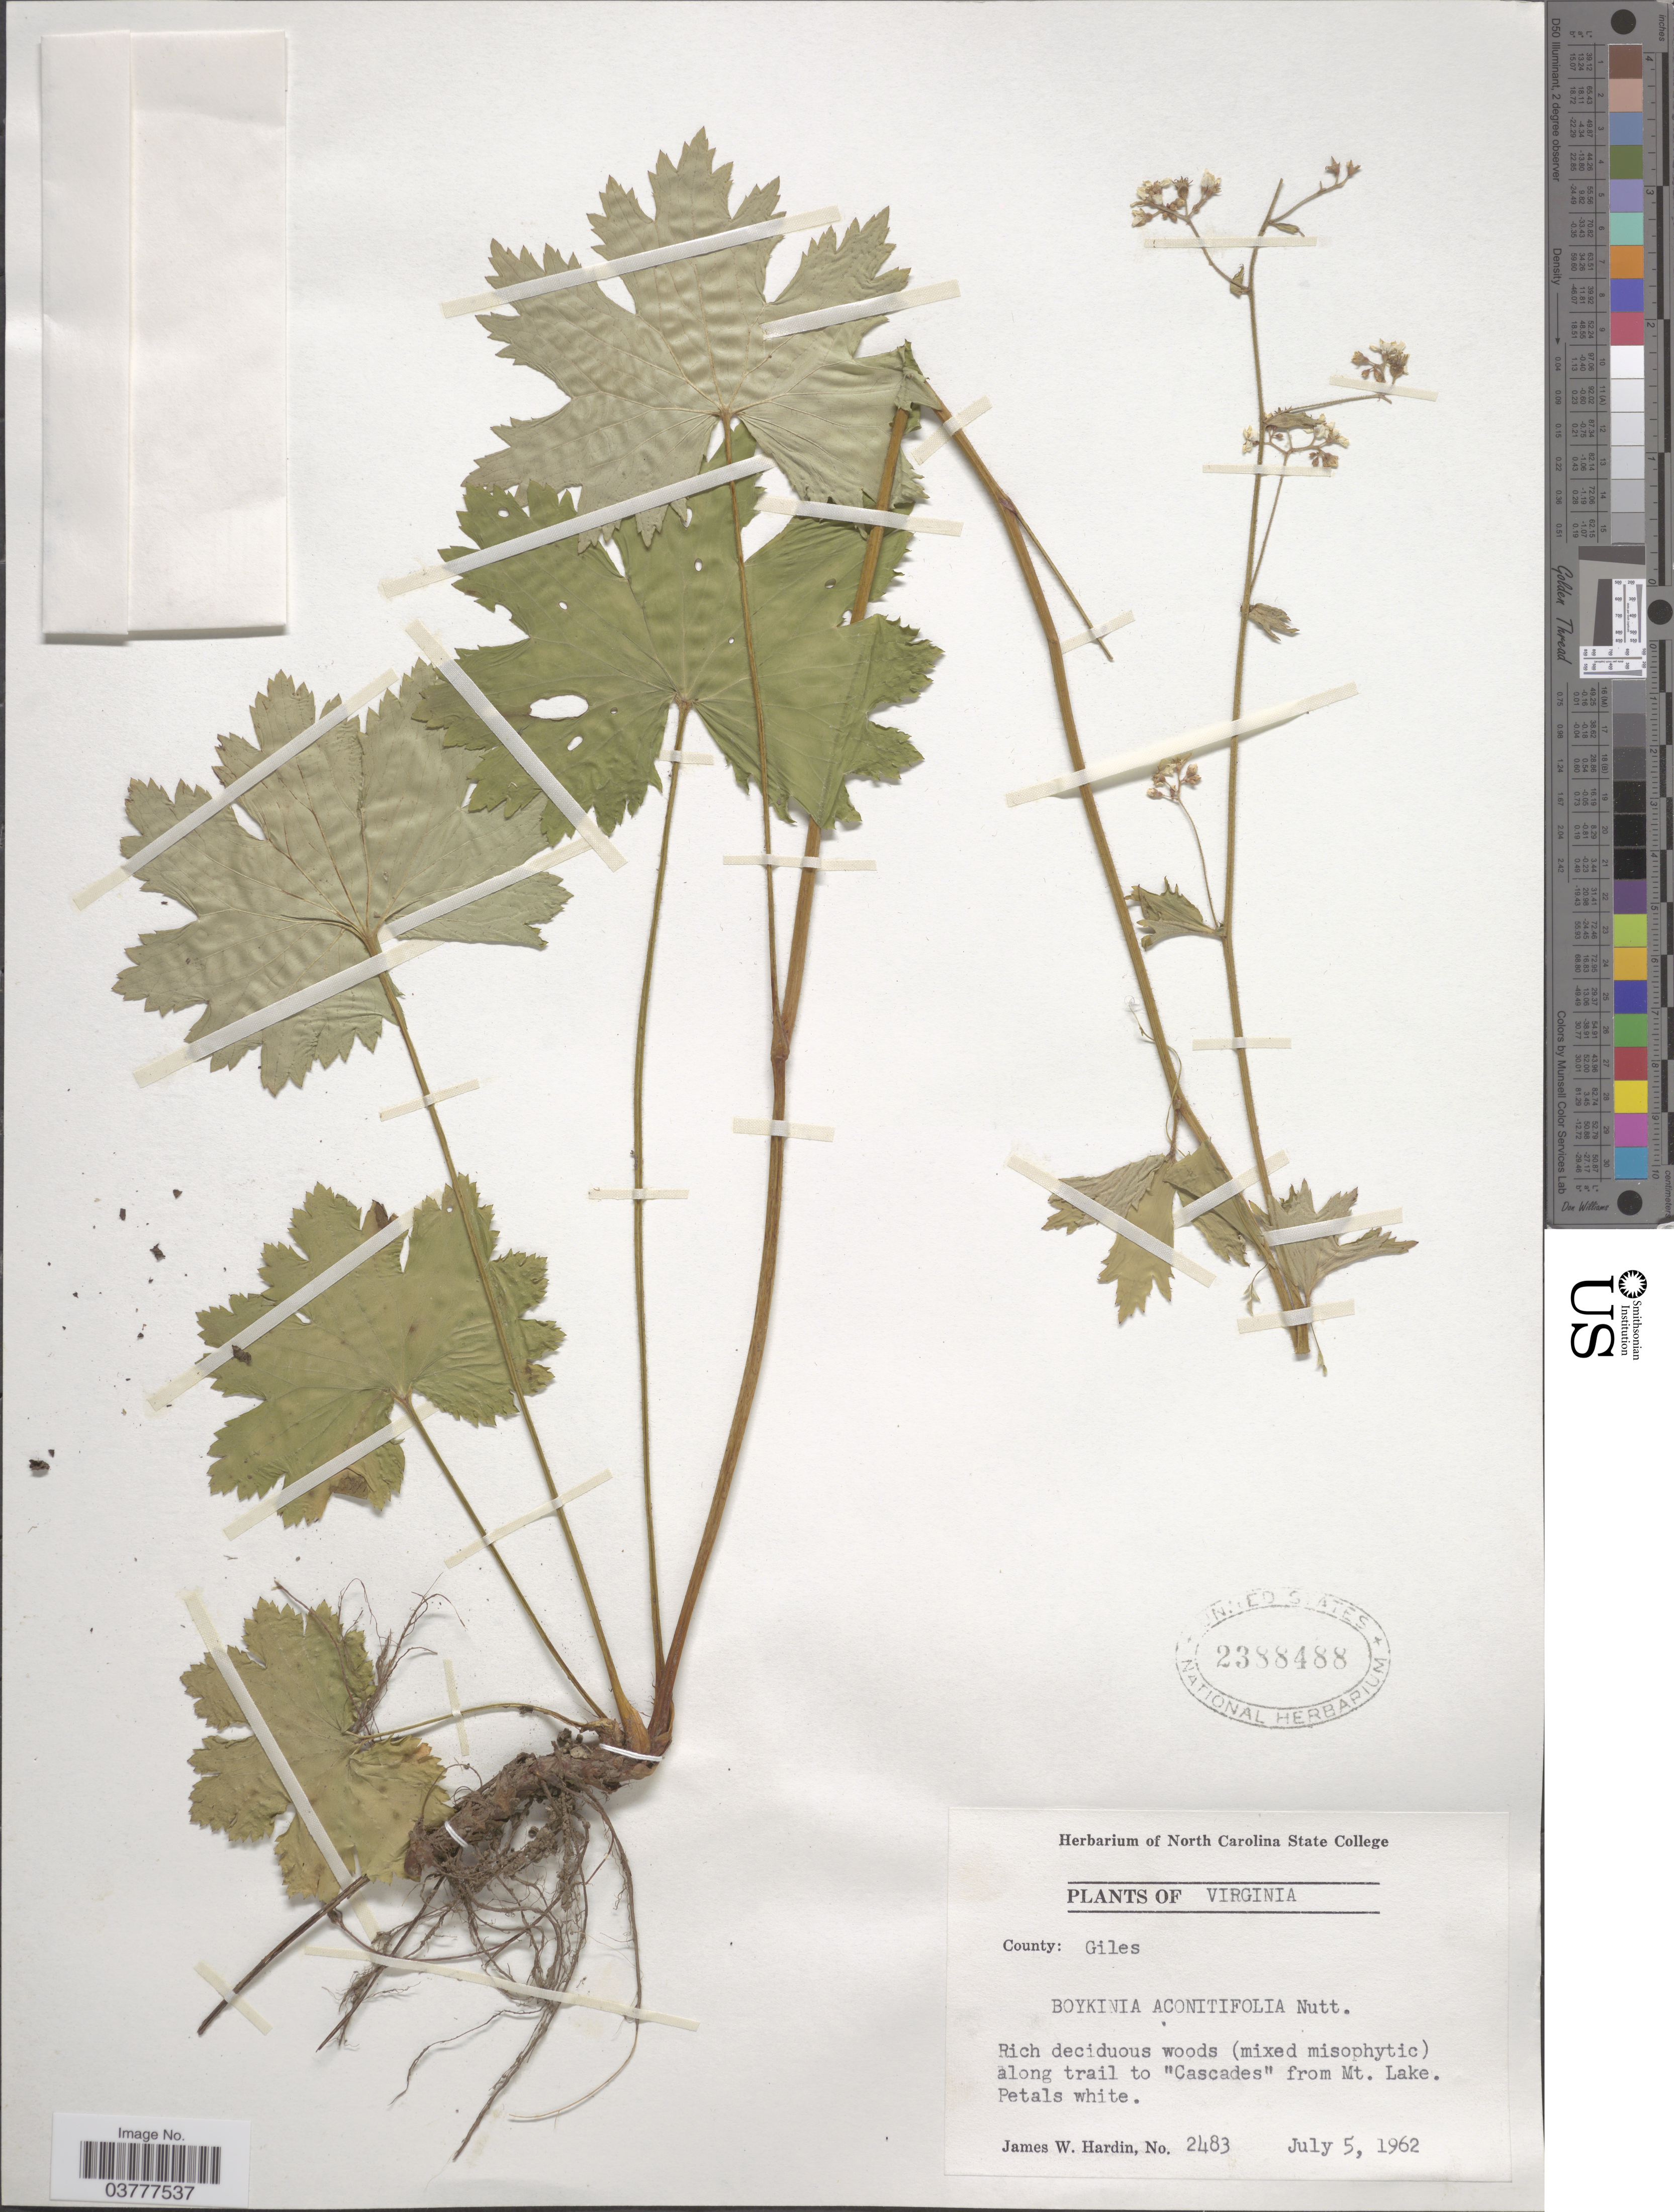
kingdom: Plantae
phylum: Tracheophyta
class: Magnoliopsida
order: Saxifragales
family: Saxifragaceae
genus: Boykinia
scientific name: Boykinia aconitifolia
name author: Nutt.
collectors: J. W. Hardin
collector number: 2483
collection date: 1962-07-05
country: United States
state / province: Virginia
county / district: Giles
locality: Along trail to "Cascades" from Mt. Lake.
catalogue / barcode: US 2388488